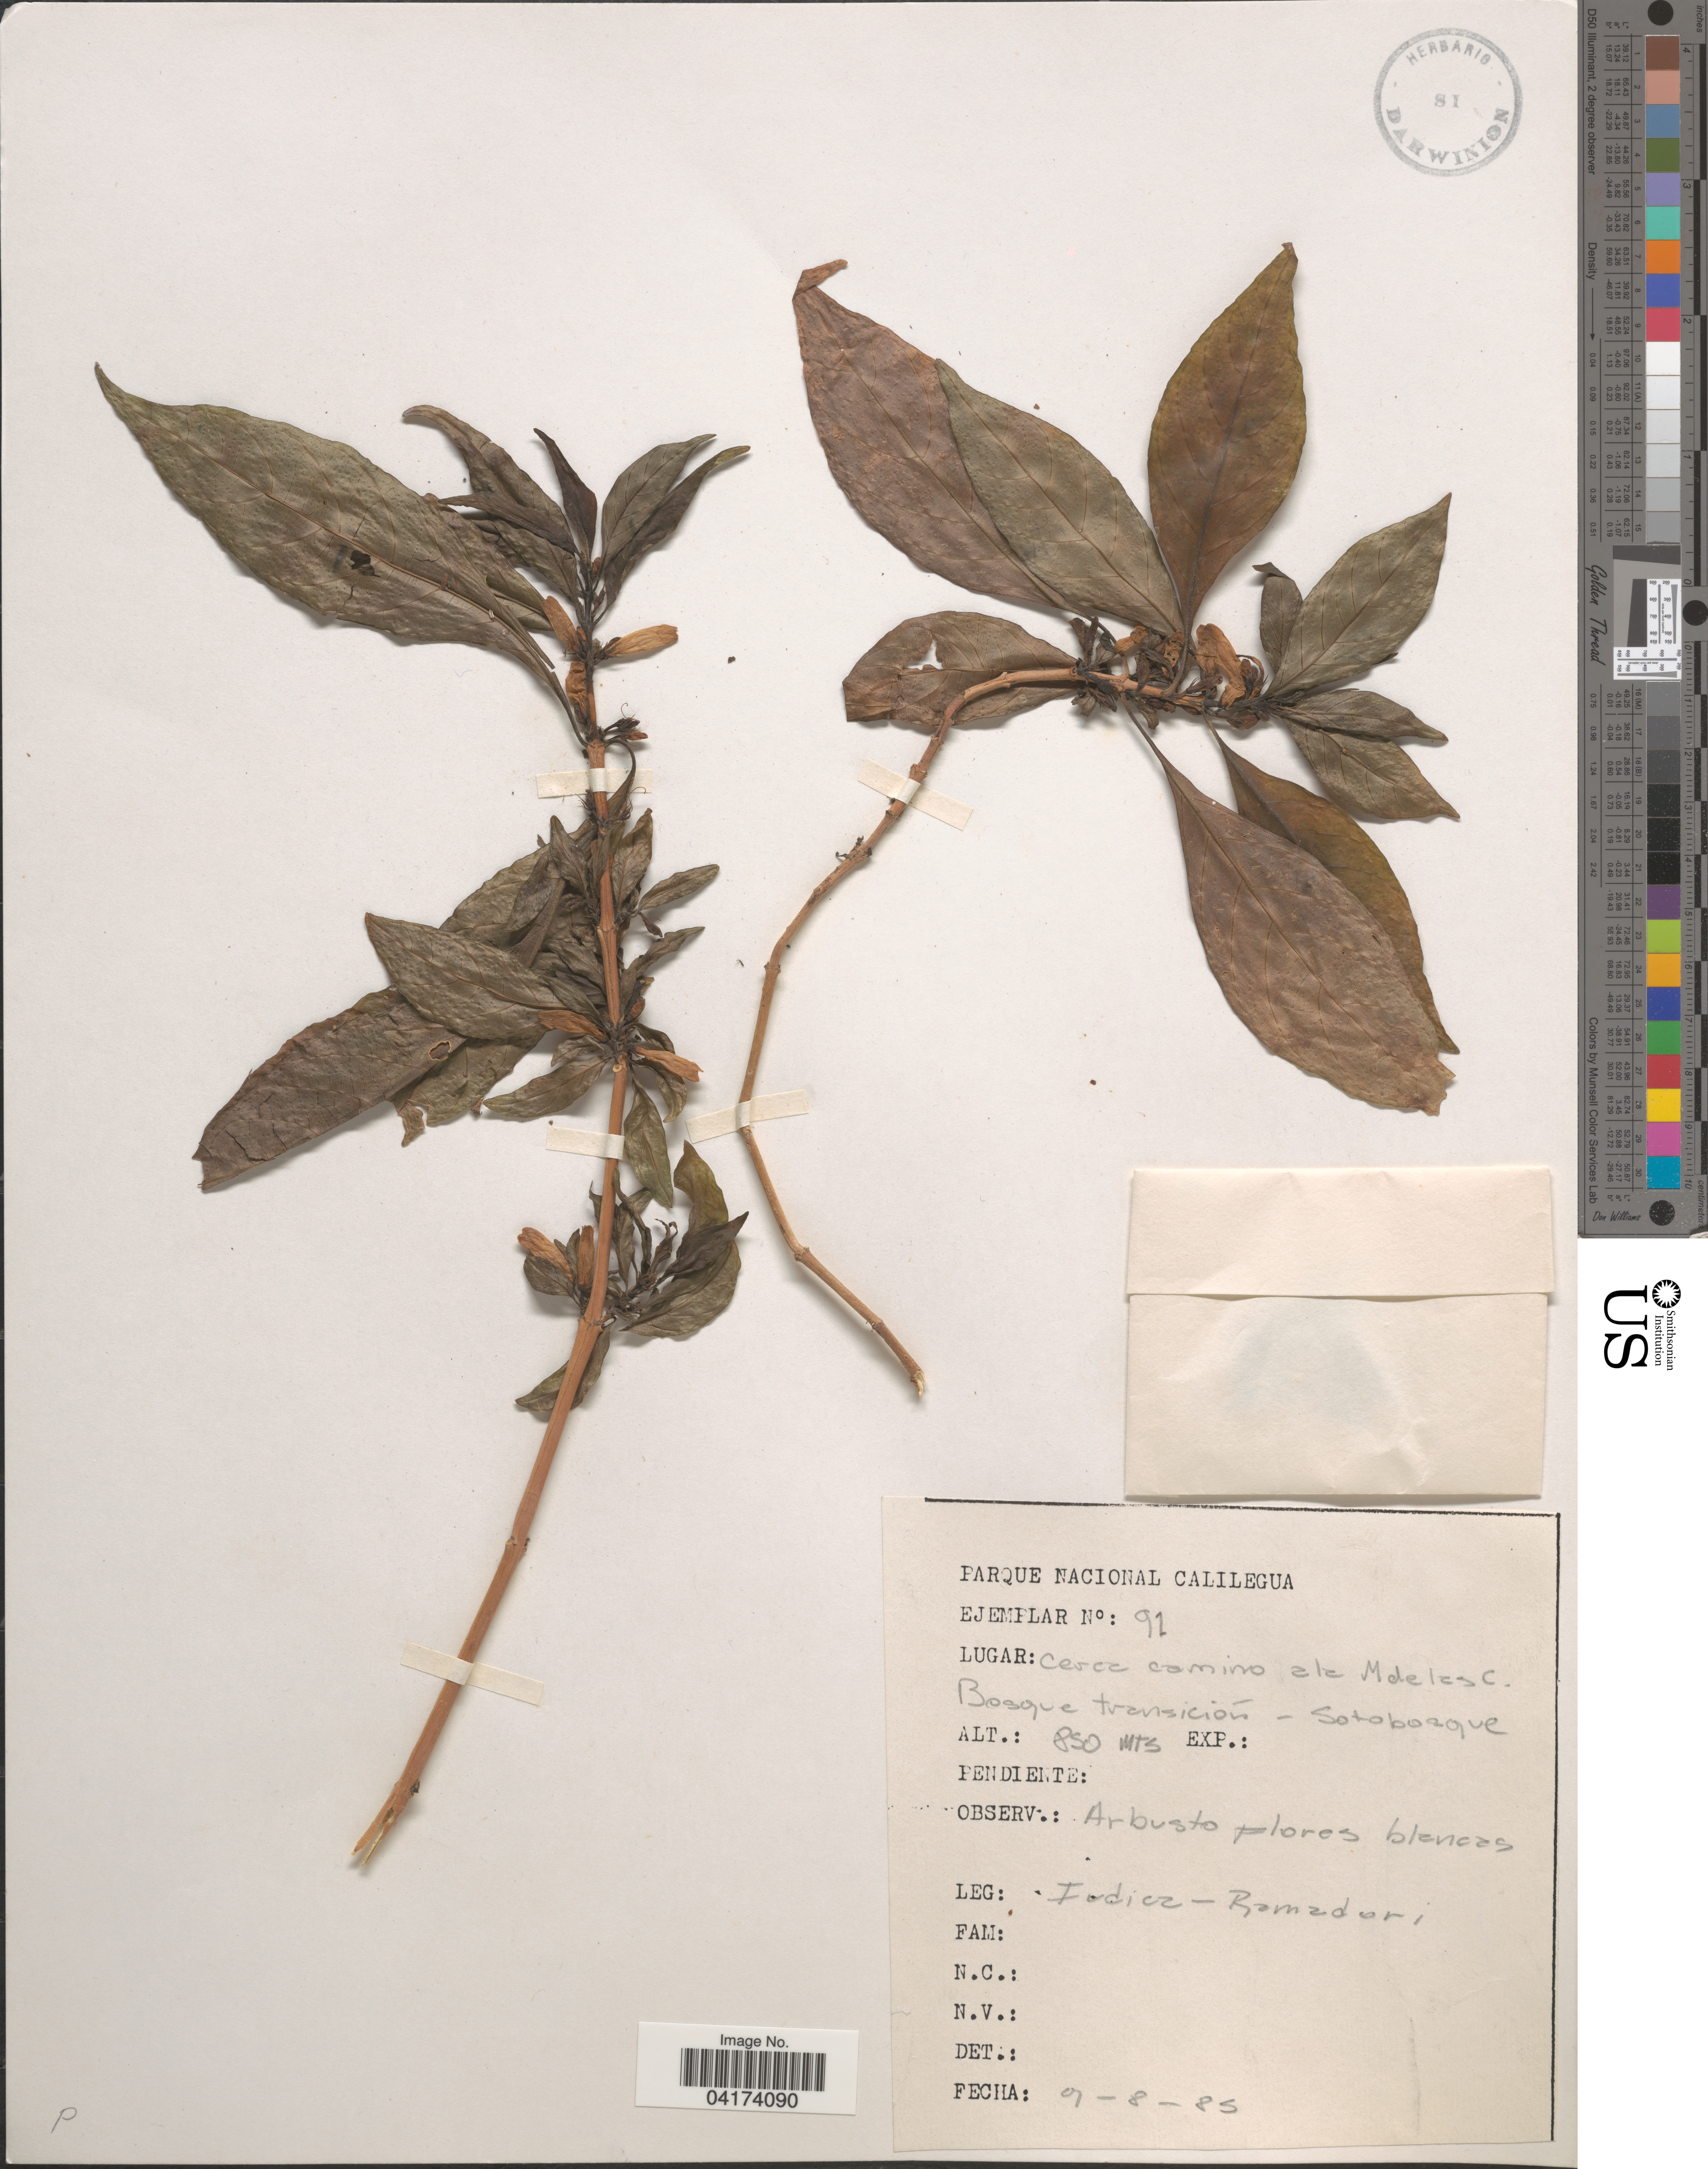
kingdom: Plantae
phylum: Tracheophyta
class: Magnoliopsida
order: Lamiales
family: Acanthaceae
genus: Oplonia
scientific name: Oplonia jujuyensis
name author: Wassh. & C. Ezcurra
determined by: Wasshausen, Dieter C., (BOT), Smithsonian Institution - National Museum of Natural History (UNITED STATES)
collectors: C. Iudica & D. Ramadori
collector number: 91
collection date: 1885-08-07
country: Argentina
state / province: Jujuy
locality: Parque Nacional Calilegua. Cerca camino de Mdelesc.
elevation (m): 850